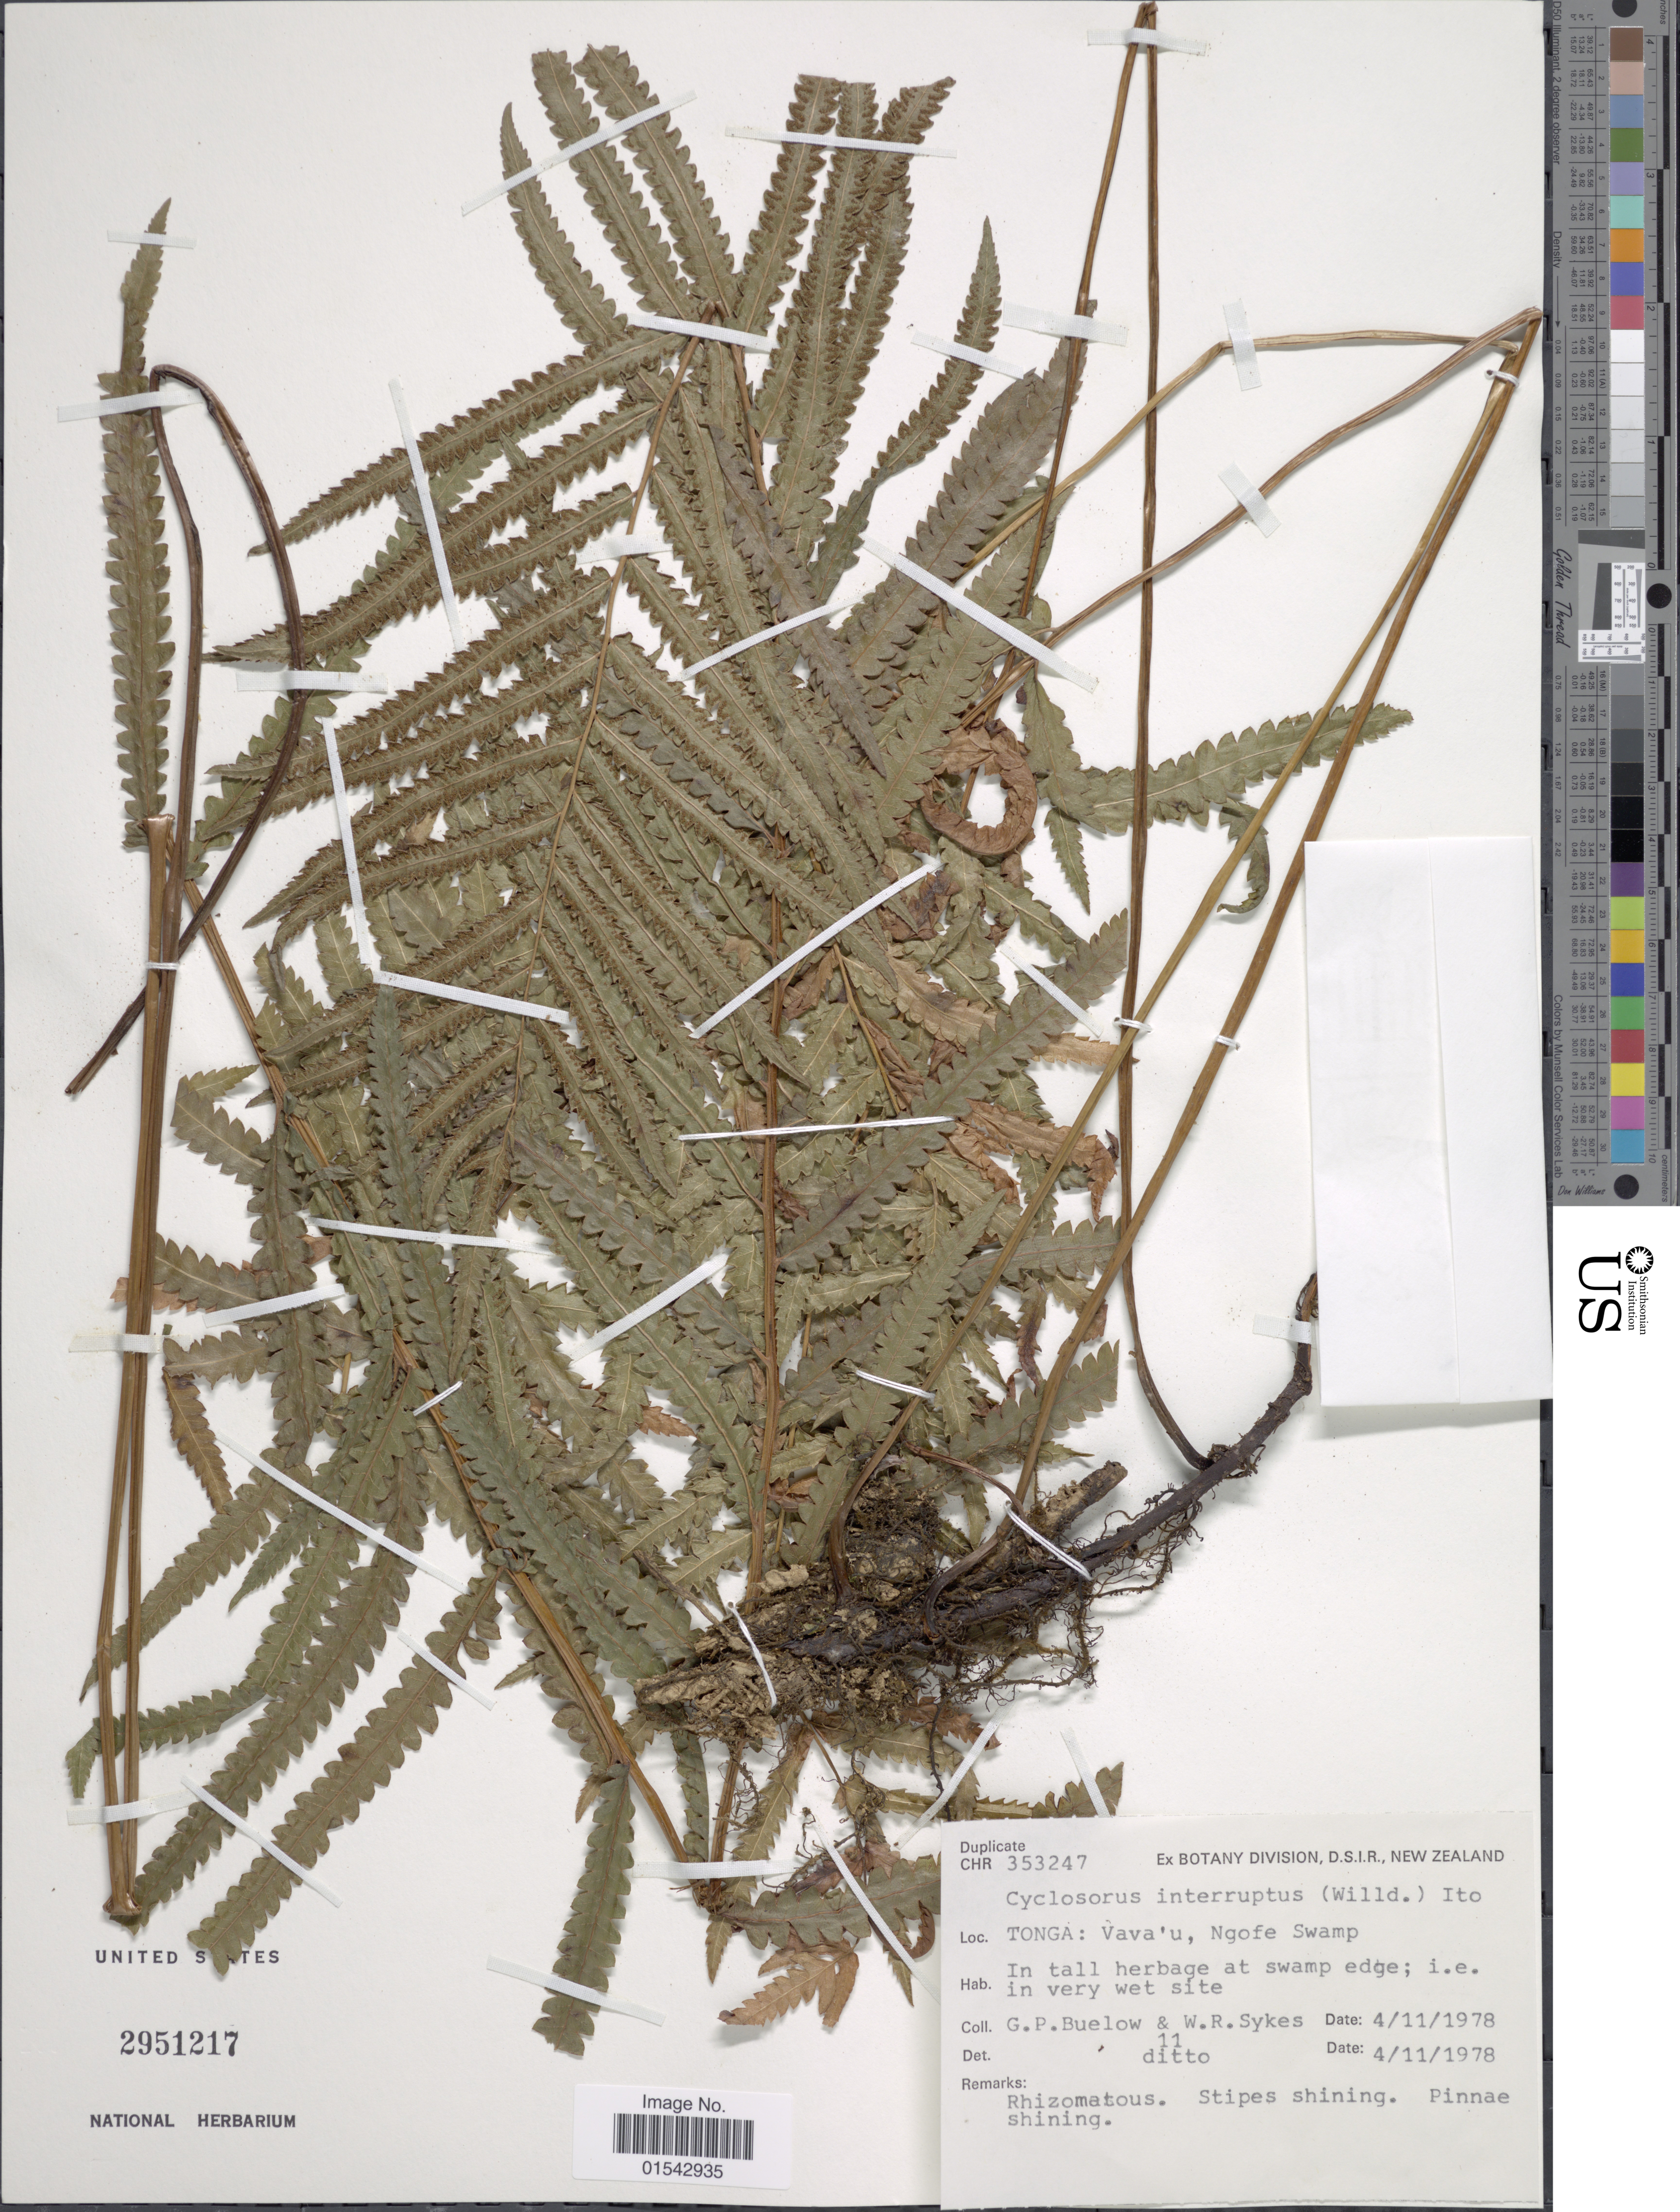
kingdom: Plantae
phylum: Tracheophyta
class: Polypodiopsida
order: Polypodiales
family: Thelypteridaceae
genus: Cyclosorus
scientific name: Cyclosorus interruptus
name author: (Willd.) H. Itô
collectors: G. Buelow & W. R. Sykes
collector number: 353247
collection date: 1978-11-04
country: Tonga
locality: Tonga: Vava'u, Ngofe Swamp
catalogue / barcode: US 2951217